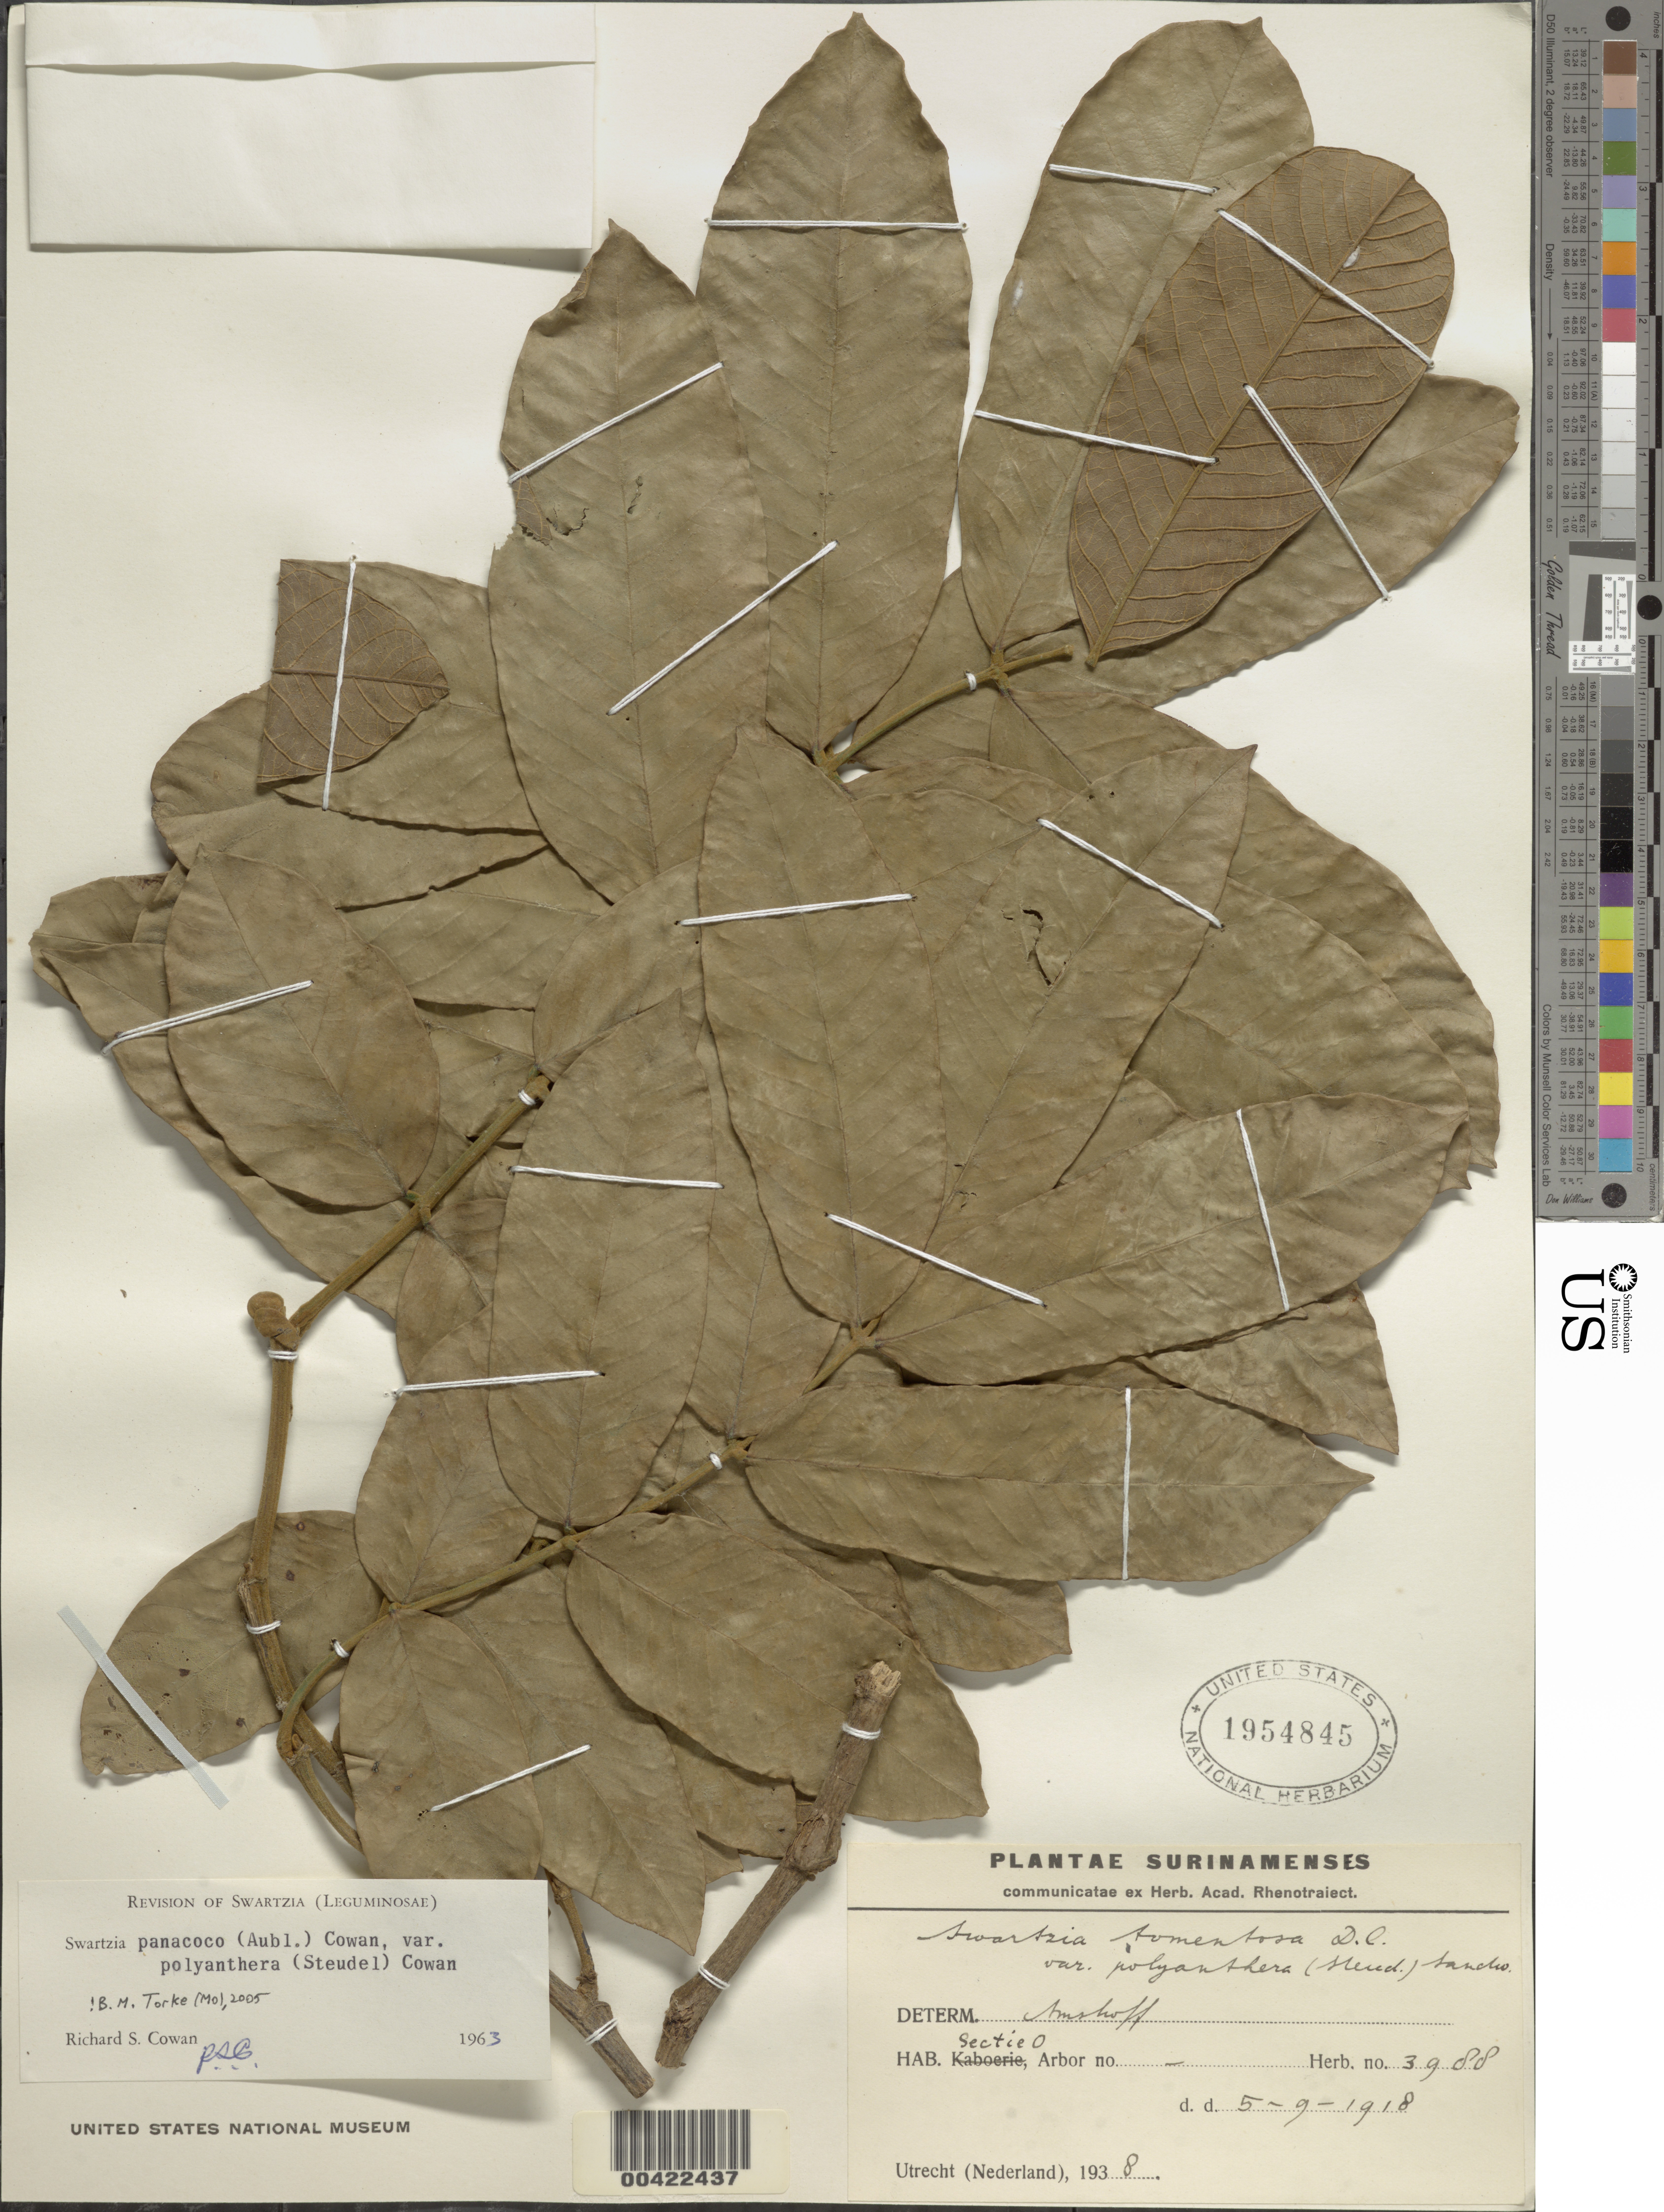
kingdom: Plantae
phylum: Tracheophyta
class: Magnoliopsida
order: Fabales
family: Fabaceae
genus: Swartzia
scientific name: Swartzia panacoco var. polyanthera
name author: (Steud.) R.S. Cowan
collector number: Herb. No. 4168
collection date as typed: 05 Sep 1918 or 09 May 1918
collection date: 1918-05-09 or 1918-09-05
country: Suriname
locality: Sectie o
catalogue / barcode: US 1954845